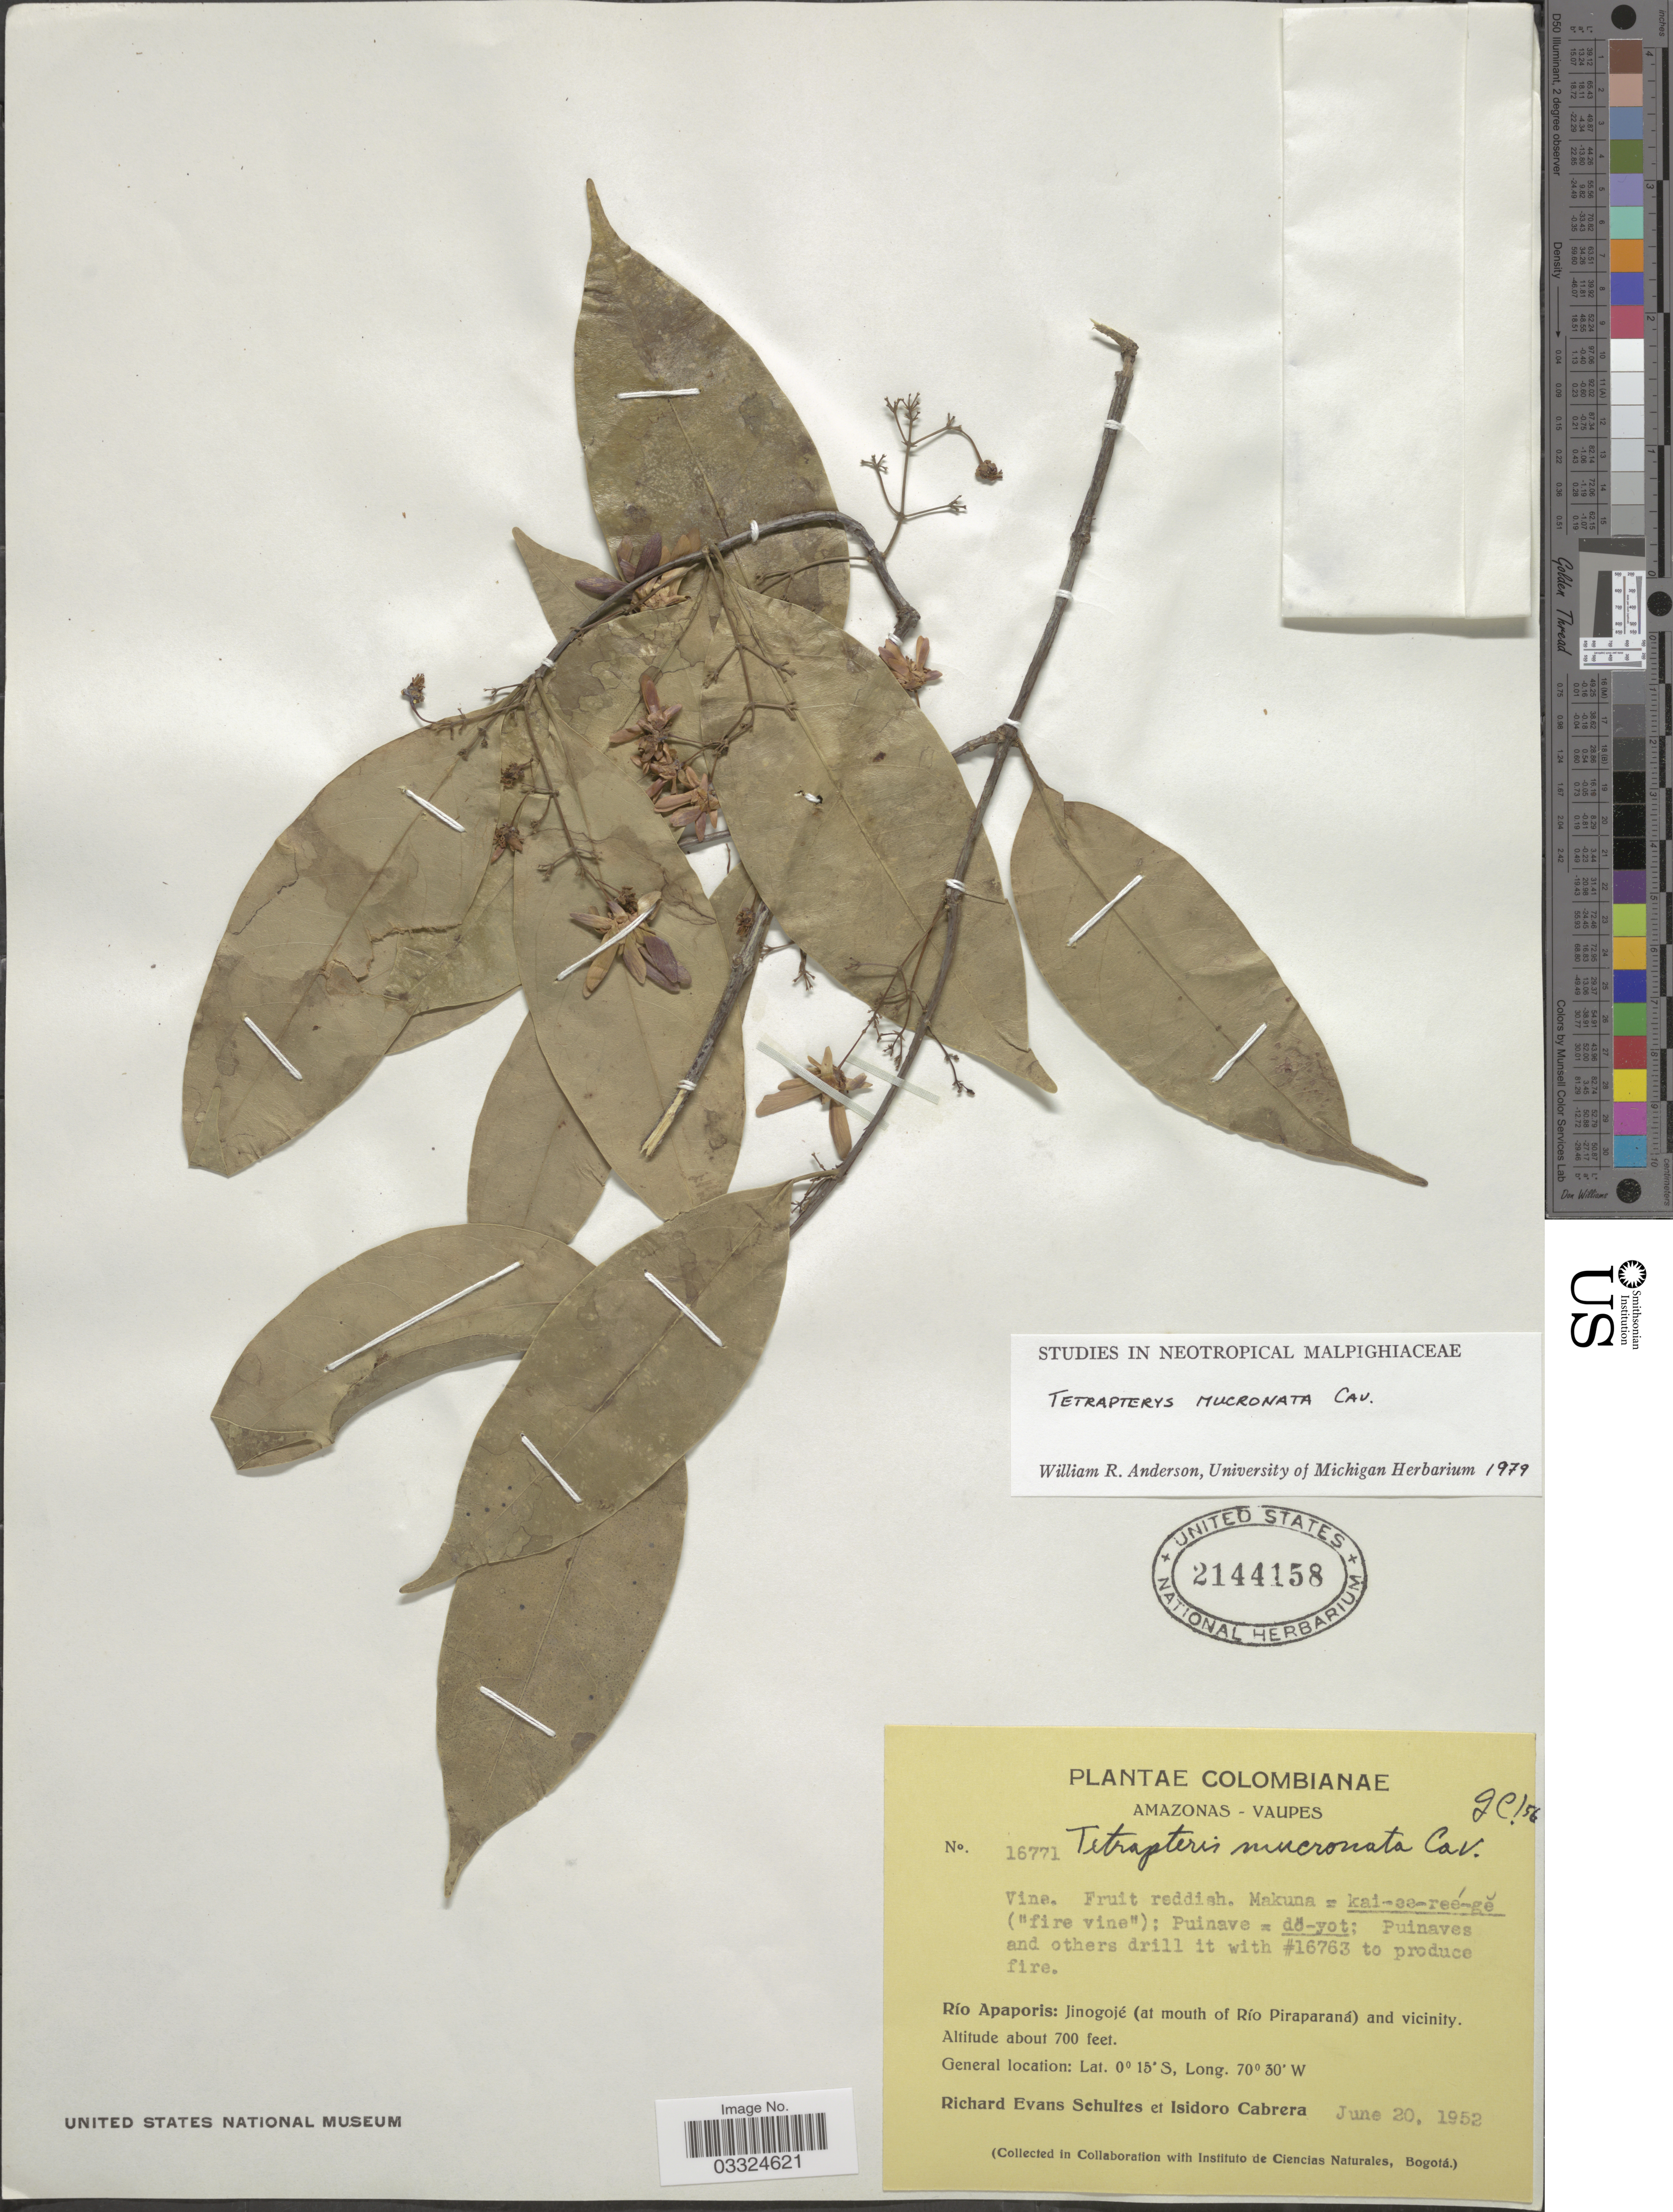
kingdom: Plantae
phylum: Tracheophyta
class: Magnoliopsida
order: Malpighiales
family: Malpighiaceae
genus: Tetrapterys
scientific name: Tetrapterys mucronata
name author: Cav.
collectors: R. E. Schultes & I. Cabrera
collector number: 16771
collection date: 1952-06-20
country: Colombia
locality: Amazonas - Vaupes. Río Apaporis: Jinogojé (at mouth of Río Piraparaná) and vicinity.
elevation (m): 213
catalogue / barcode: US 2144158